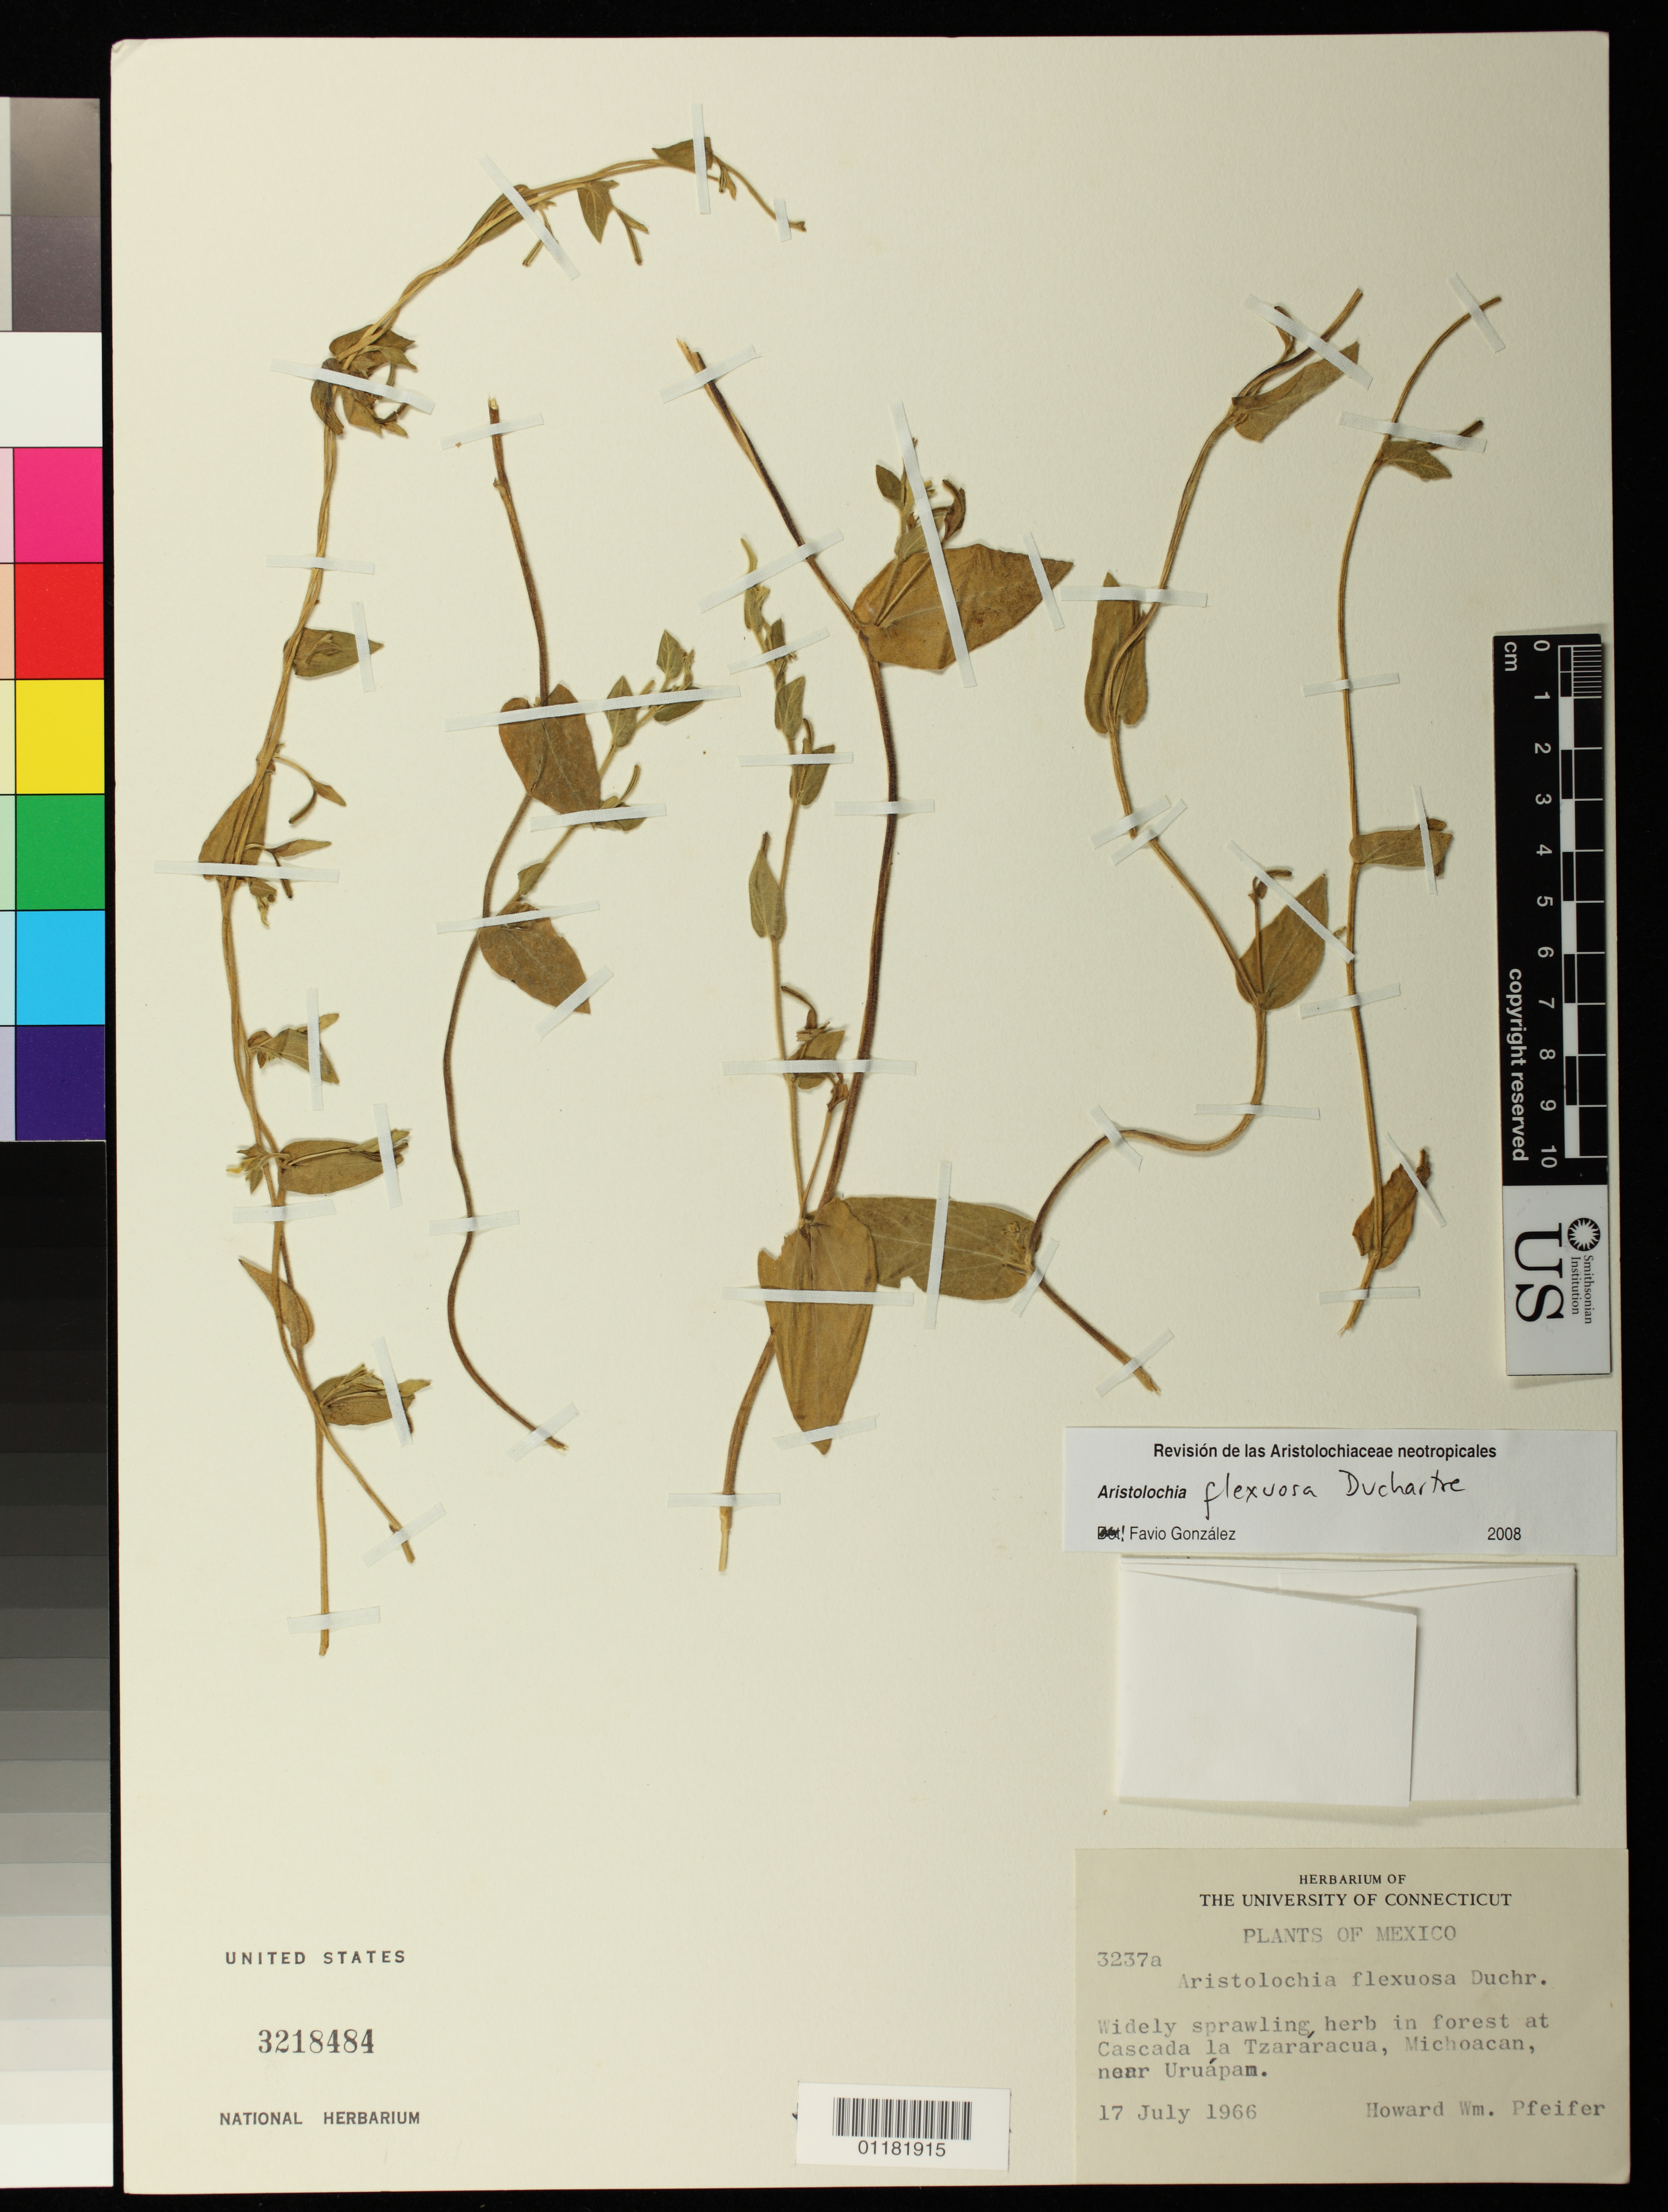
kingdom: Plantae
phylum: Tracheophyta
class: Magnoliopsida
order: Piperales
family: Aristolochiaceae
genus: Aristolochia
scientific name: Aristolochia flexuosa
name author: Duch.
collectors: H. W. Pfeifer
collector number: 3237a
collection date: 1966-07-17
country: Mexico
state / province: Michoacán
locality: Cascada la Tzararacua, near Uruapan.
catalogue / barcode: US 3218484